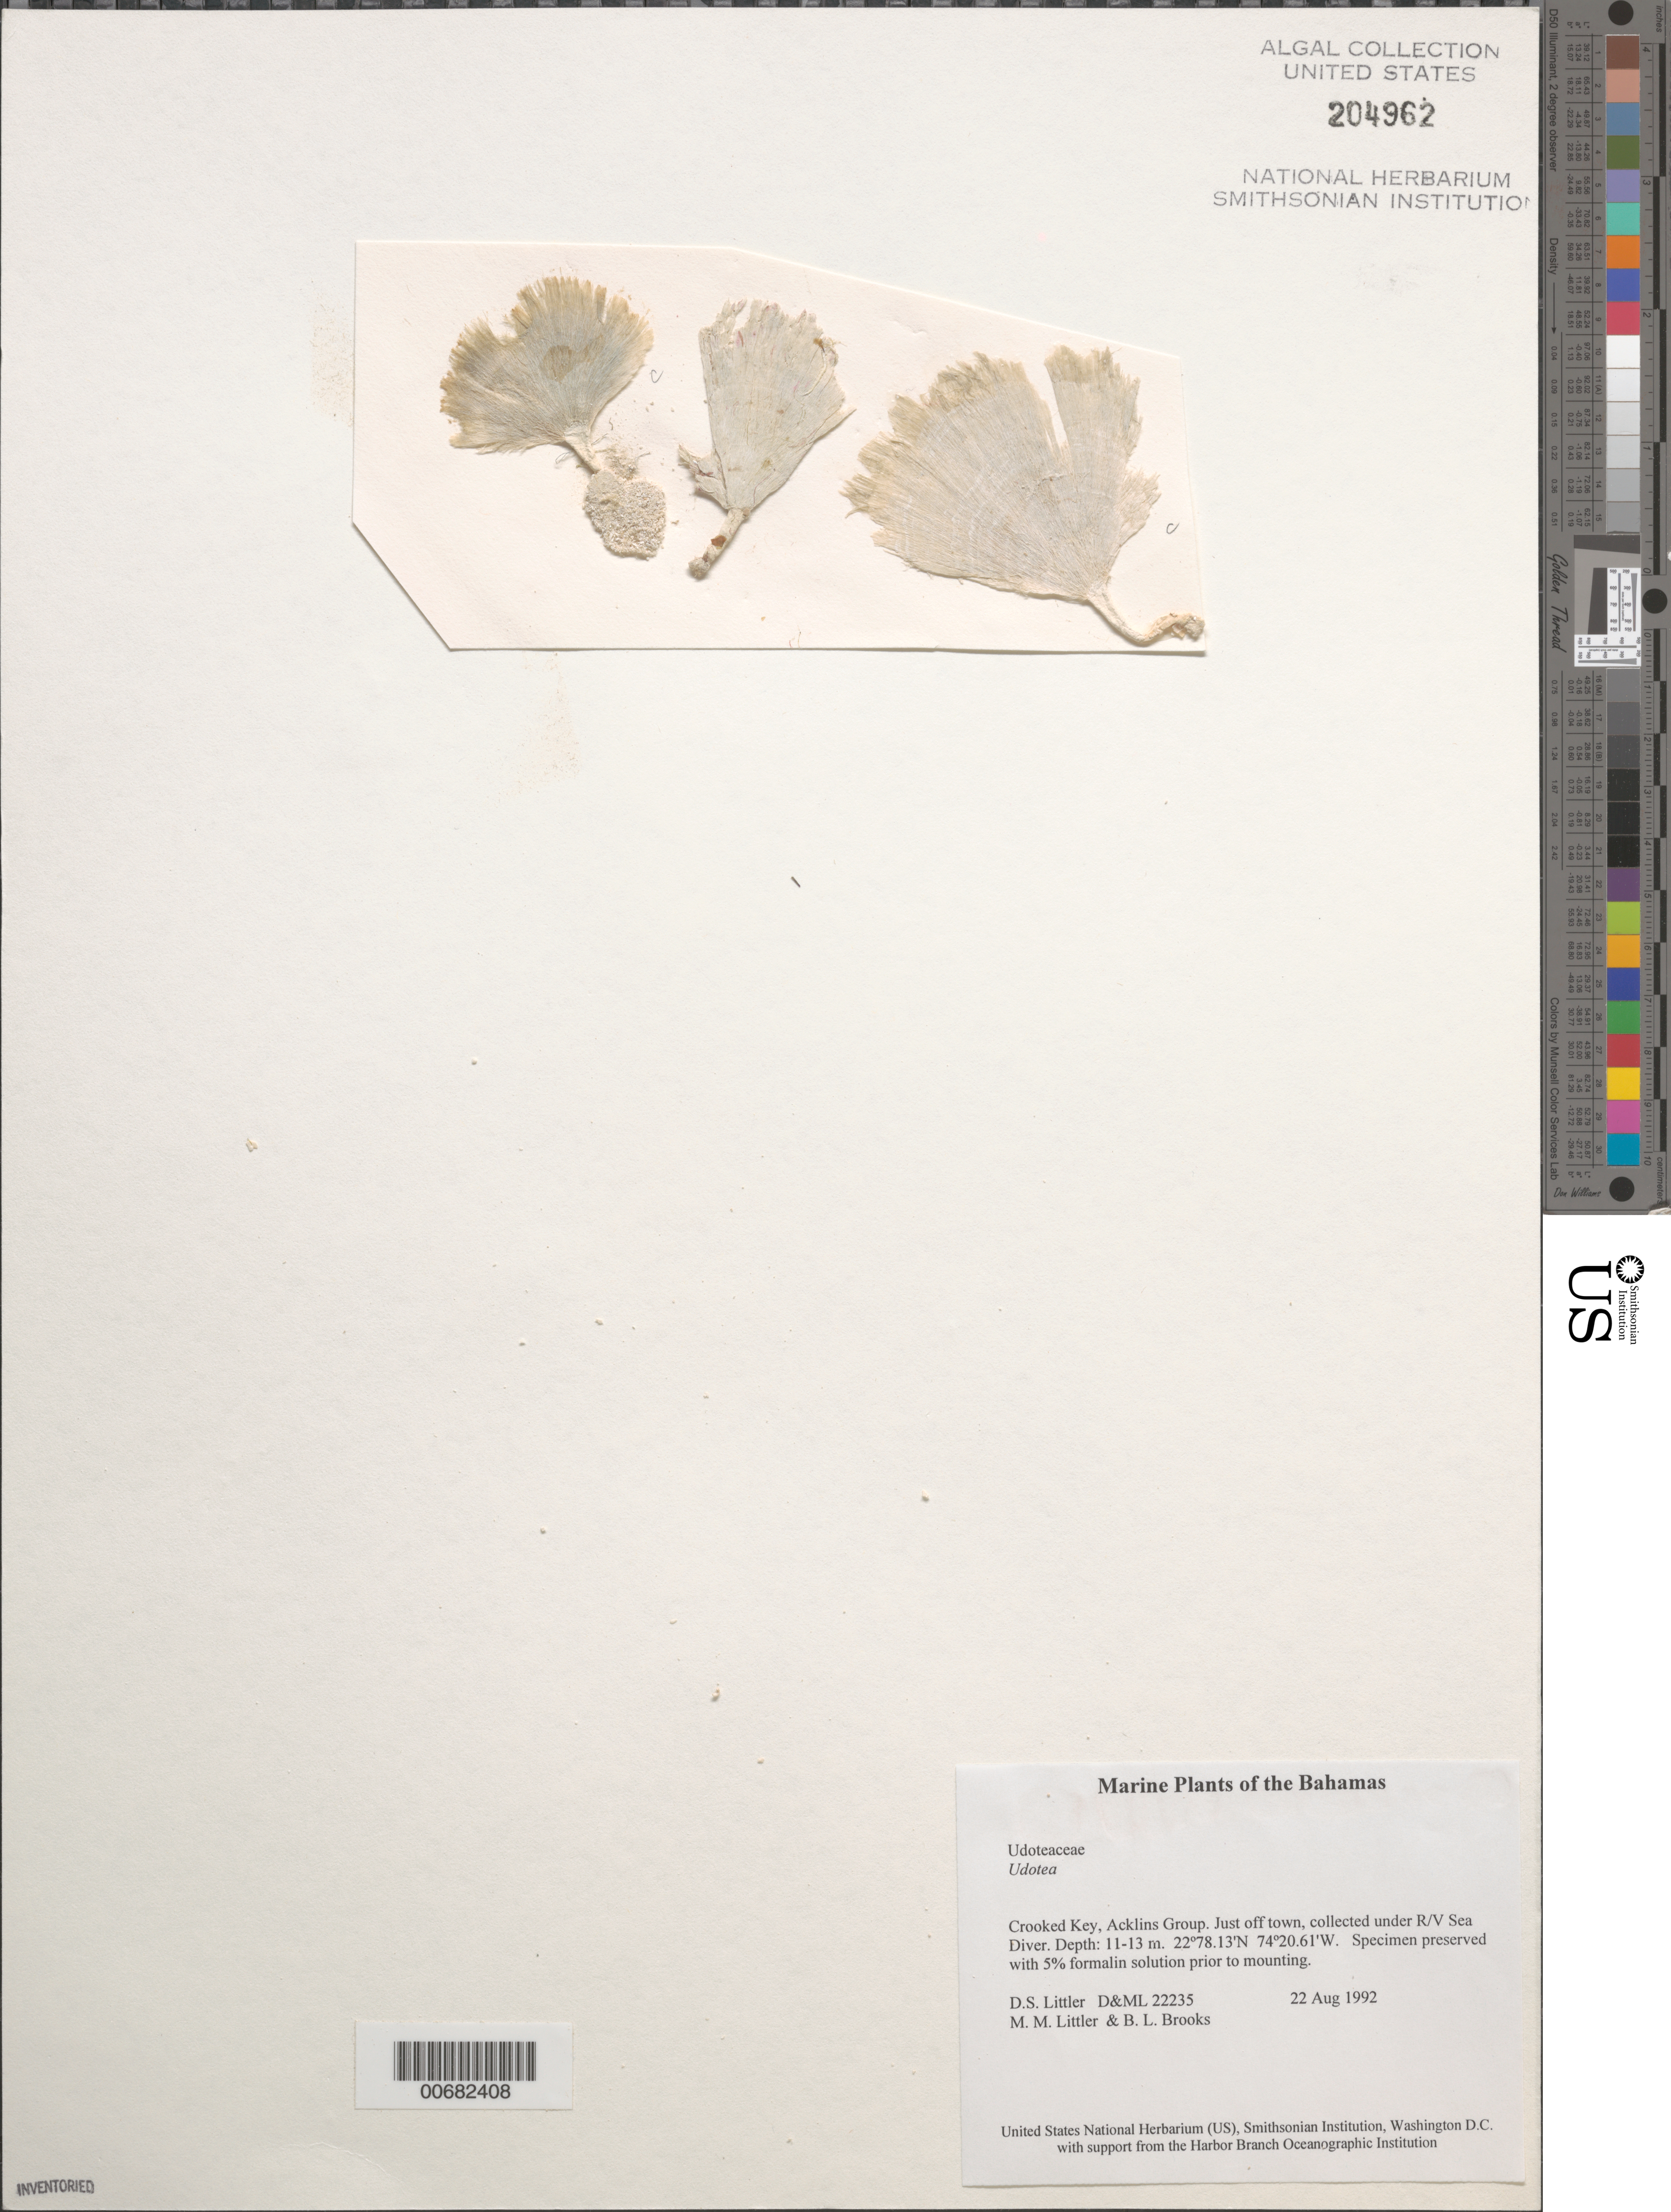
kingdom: Plantae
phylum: Chlorophyta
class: Ulvophyceae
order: Bryopsidales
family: Udoteaceae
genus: Udotea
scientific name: Udotea sp.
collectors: D. S. Littler, M. M. Littler & B. Brooks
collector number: D&ML 22235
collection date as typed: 22 Aug 1992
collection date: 1992-08-22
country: Bahamas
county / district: Crooked Island District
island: Crooked Island (Crooked Key)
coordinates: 22 78.13' N, 74 20.61' W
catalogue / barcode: US 204962